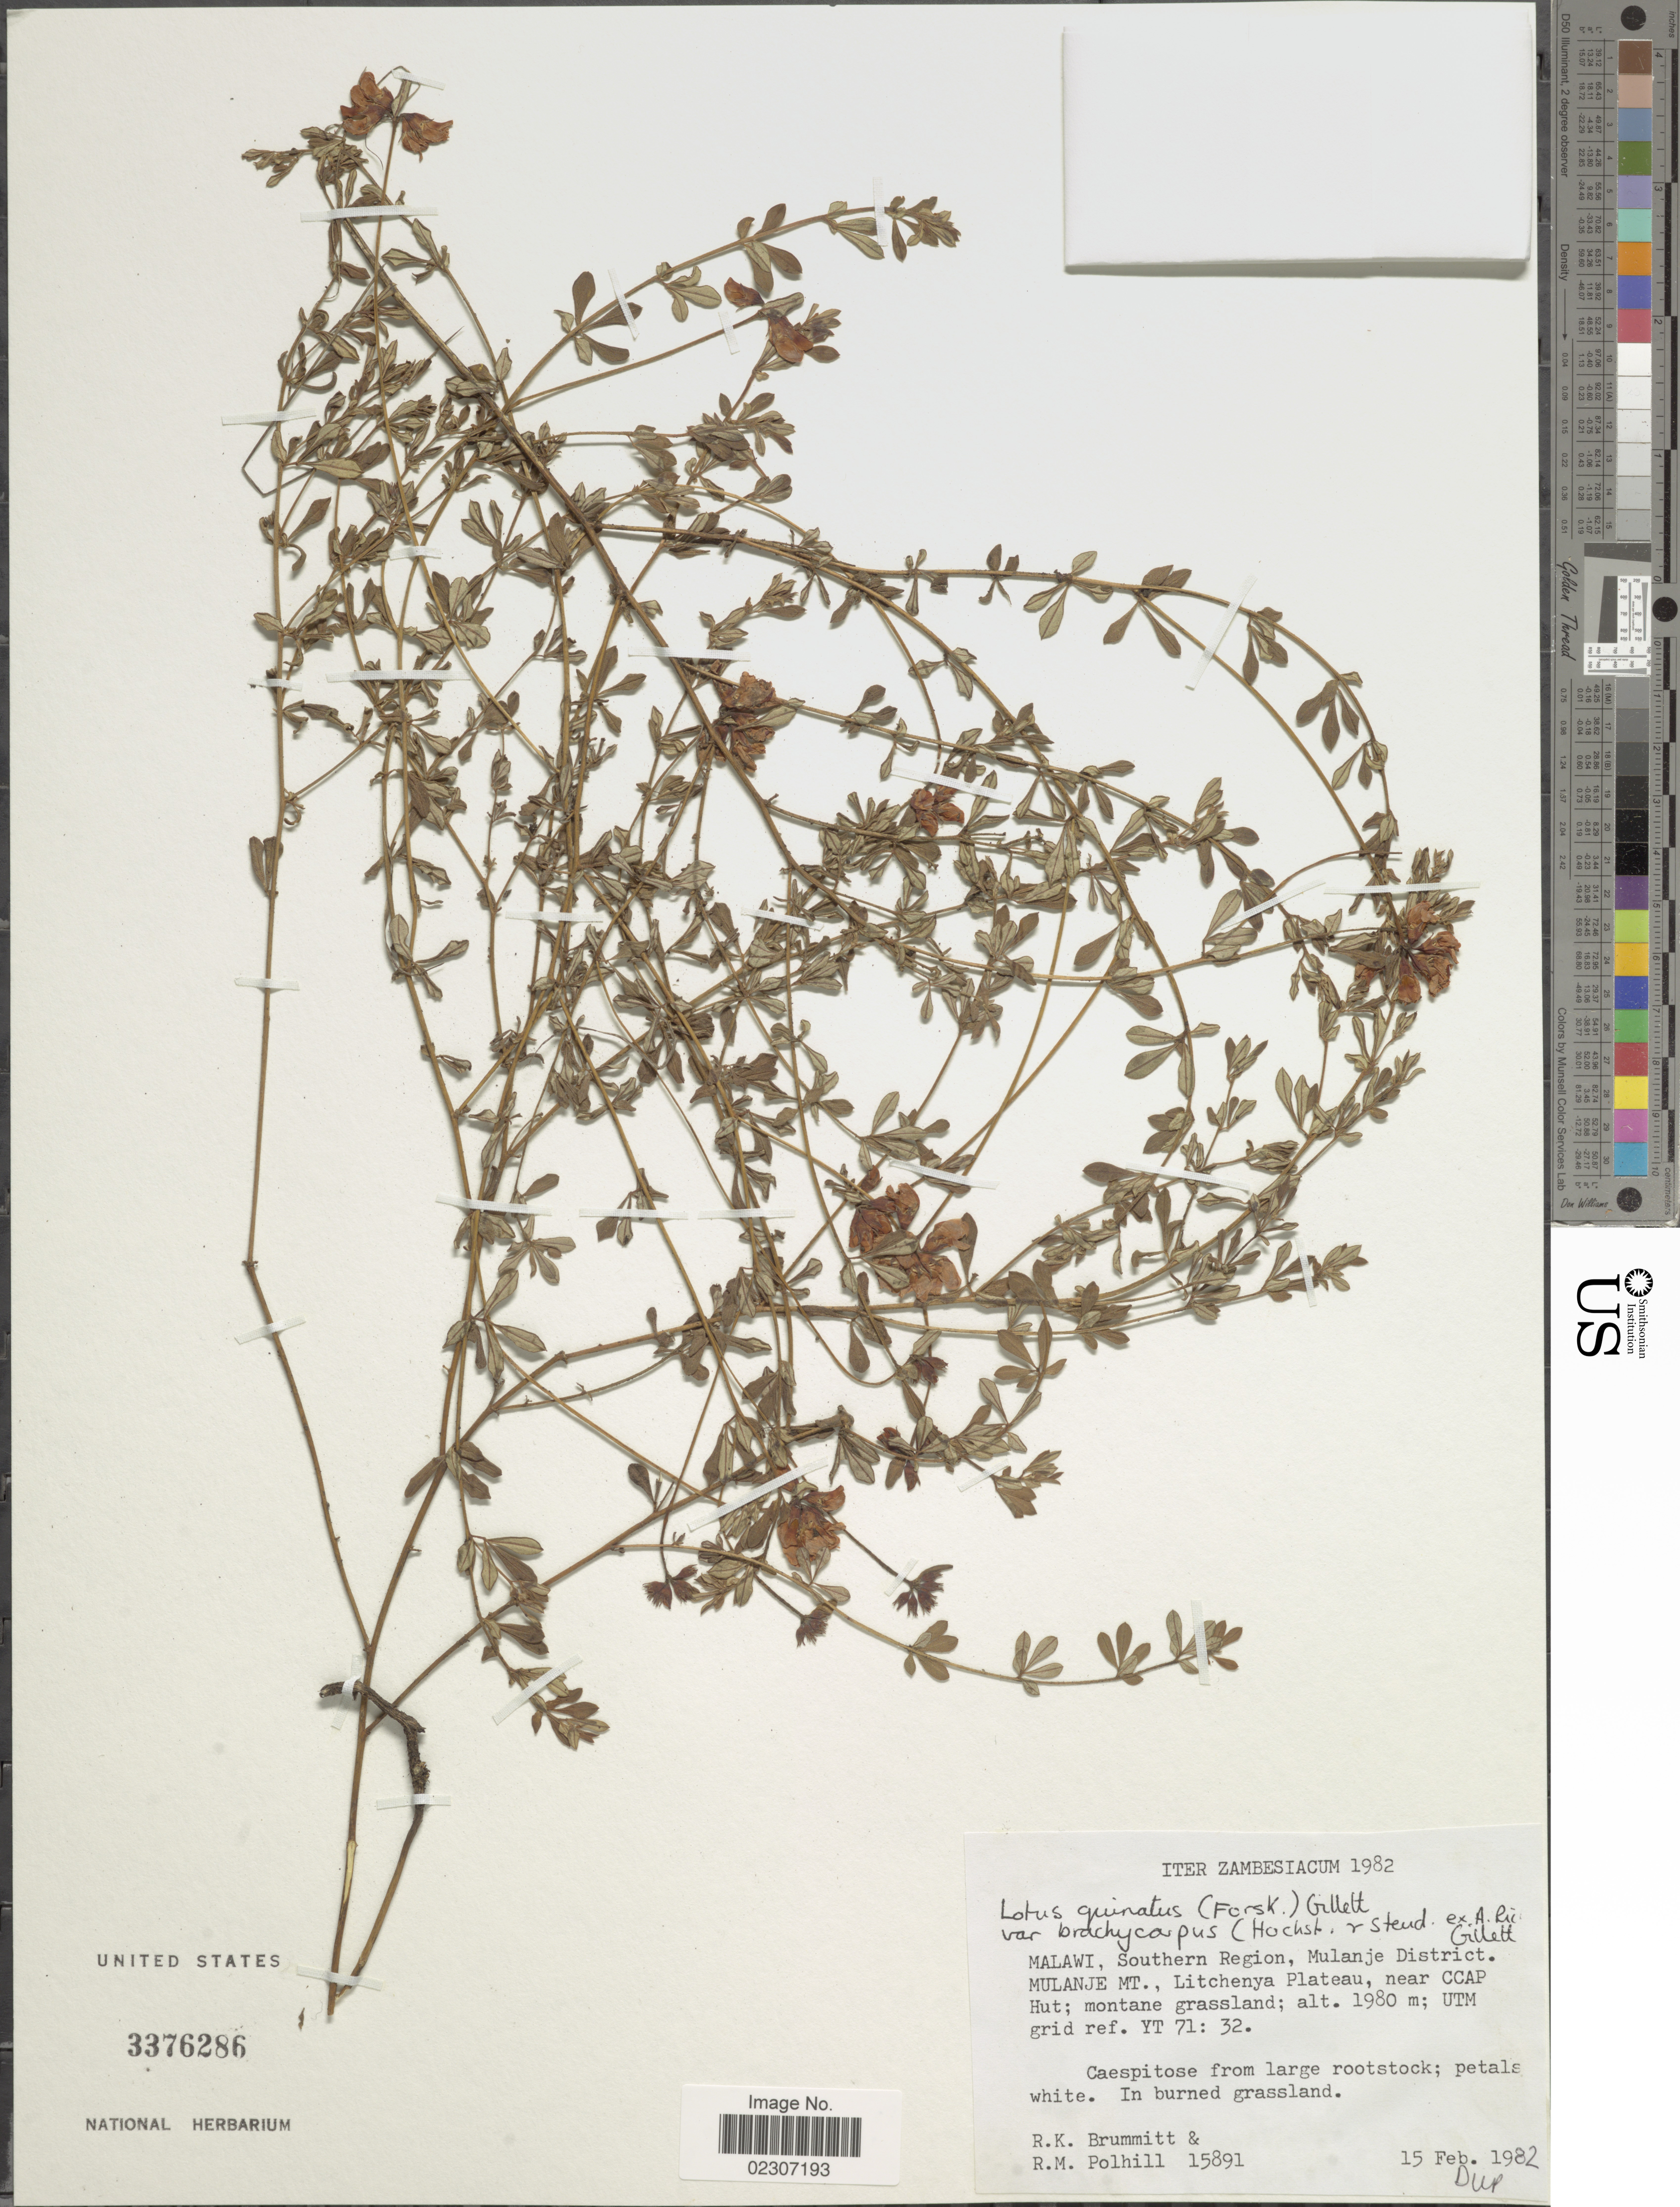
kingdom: Plantae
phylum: Tracheophyta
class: Magnoliopsida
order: Fabales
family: Fabaceae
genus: Lotus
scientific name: Lotus quinatus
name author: (Forssk.) J.B. Gillett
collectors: R. K. Brummitt & R. M. Polhill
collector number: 15891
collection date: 1982-02-15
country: Malawi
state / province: Southern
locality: Malawi, Southern Region, Mulanje District Mulanje Mt., Litchenya Plateau, near CCAP Hut.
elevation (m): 1980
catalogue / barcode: US 3376286